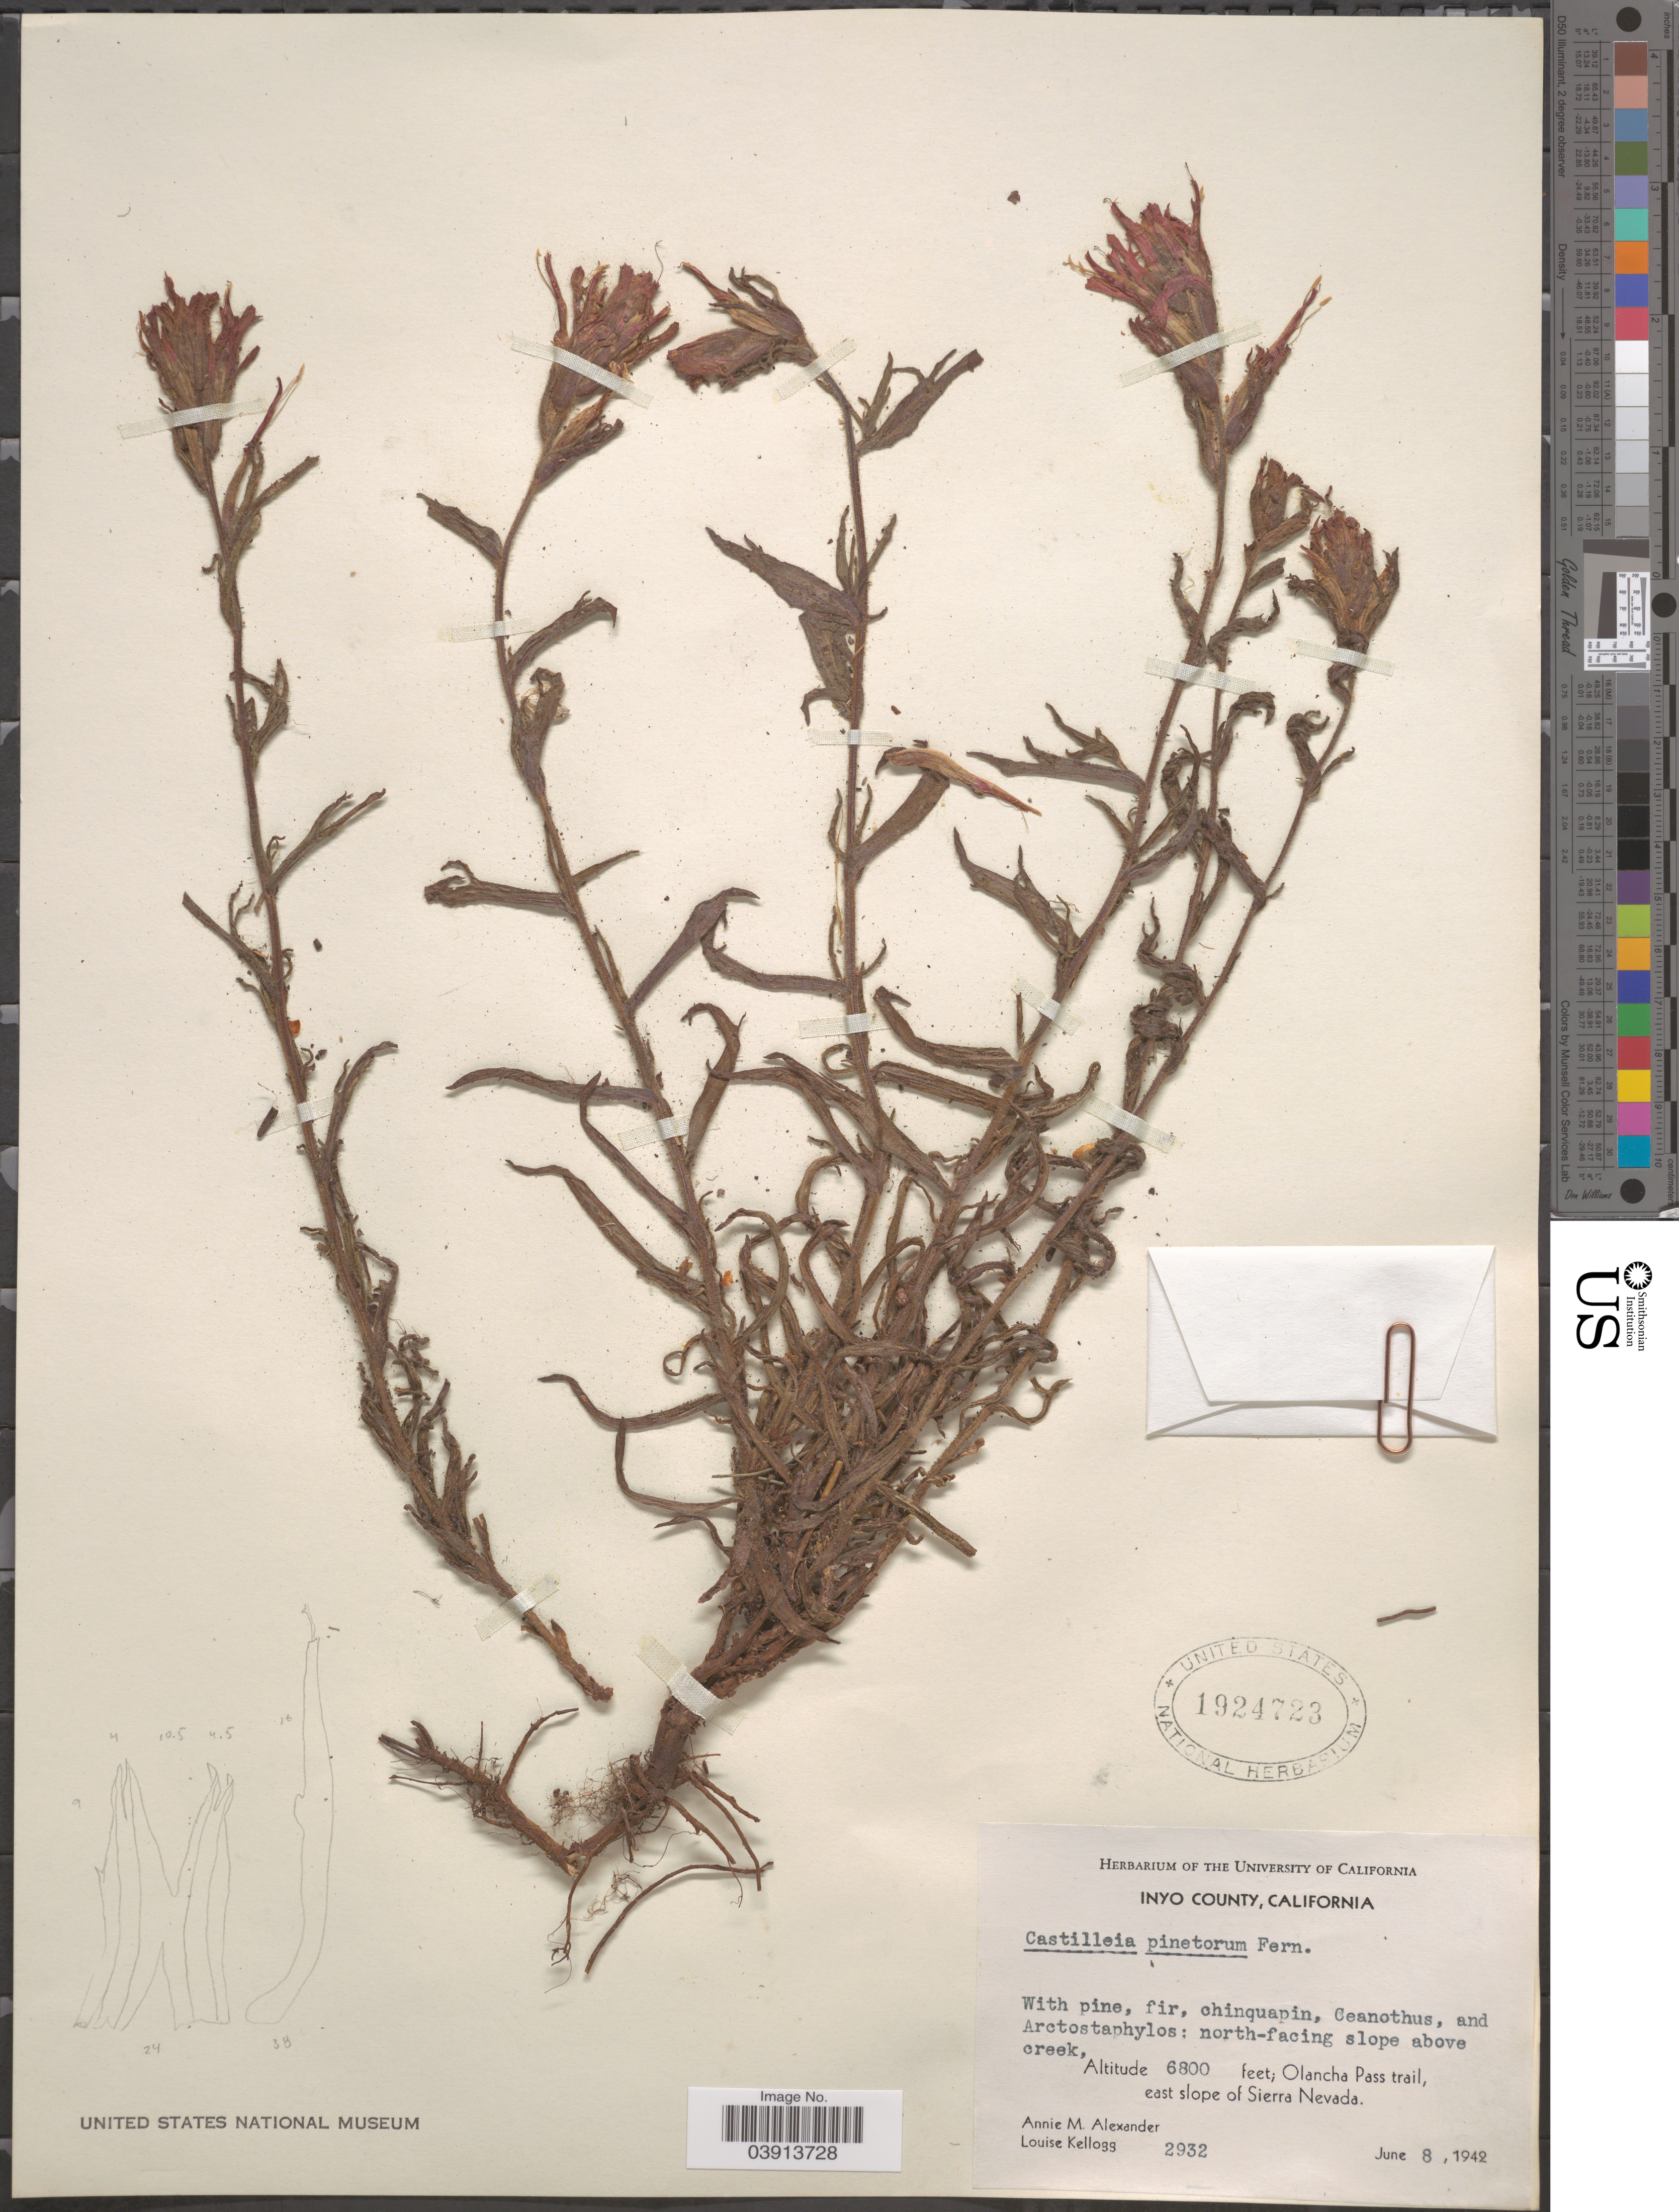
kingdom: Plantae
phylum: Tracheophyta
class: Magnoliopsida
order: Lamiales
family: Orobanchaceae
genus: Castilleja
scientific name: Castilleja pinetorum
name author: Fernald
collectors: A. M. Alexander & L. Kellogg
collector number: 2932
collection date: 1942-06-08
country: United States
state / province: California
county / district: Inyo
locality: Inyo County. North-facing slope above creek, Olancha Pass trail, east slope of Sierra Nevada.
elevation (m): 2073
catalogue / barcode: US 1924723